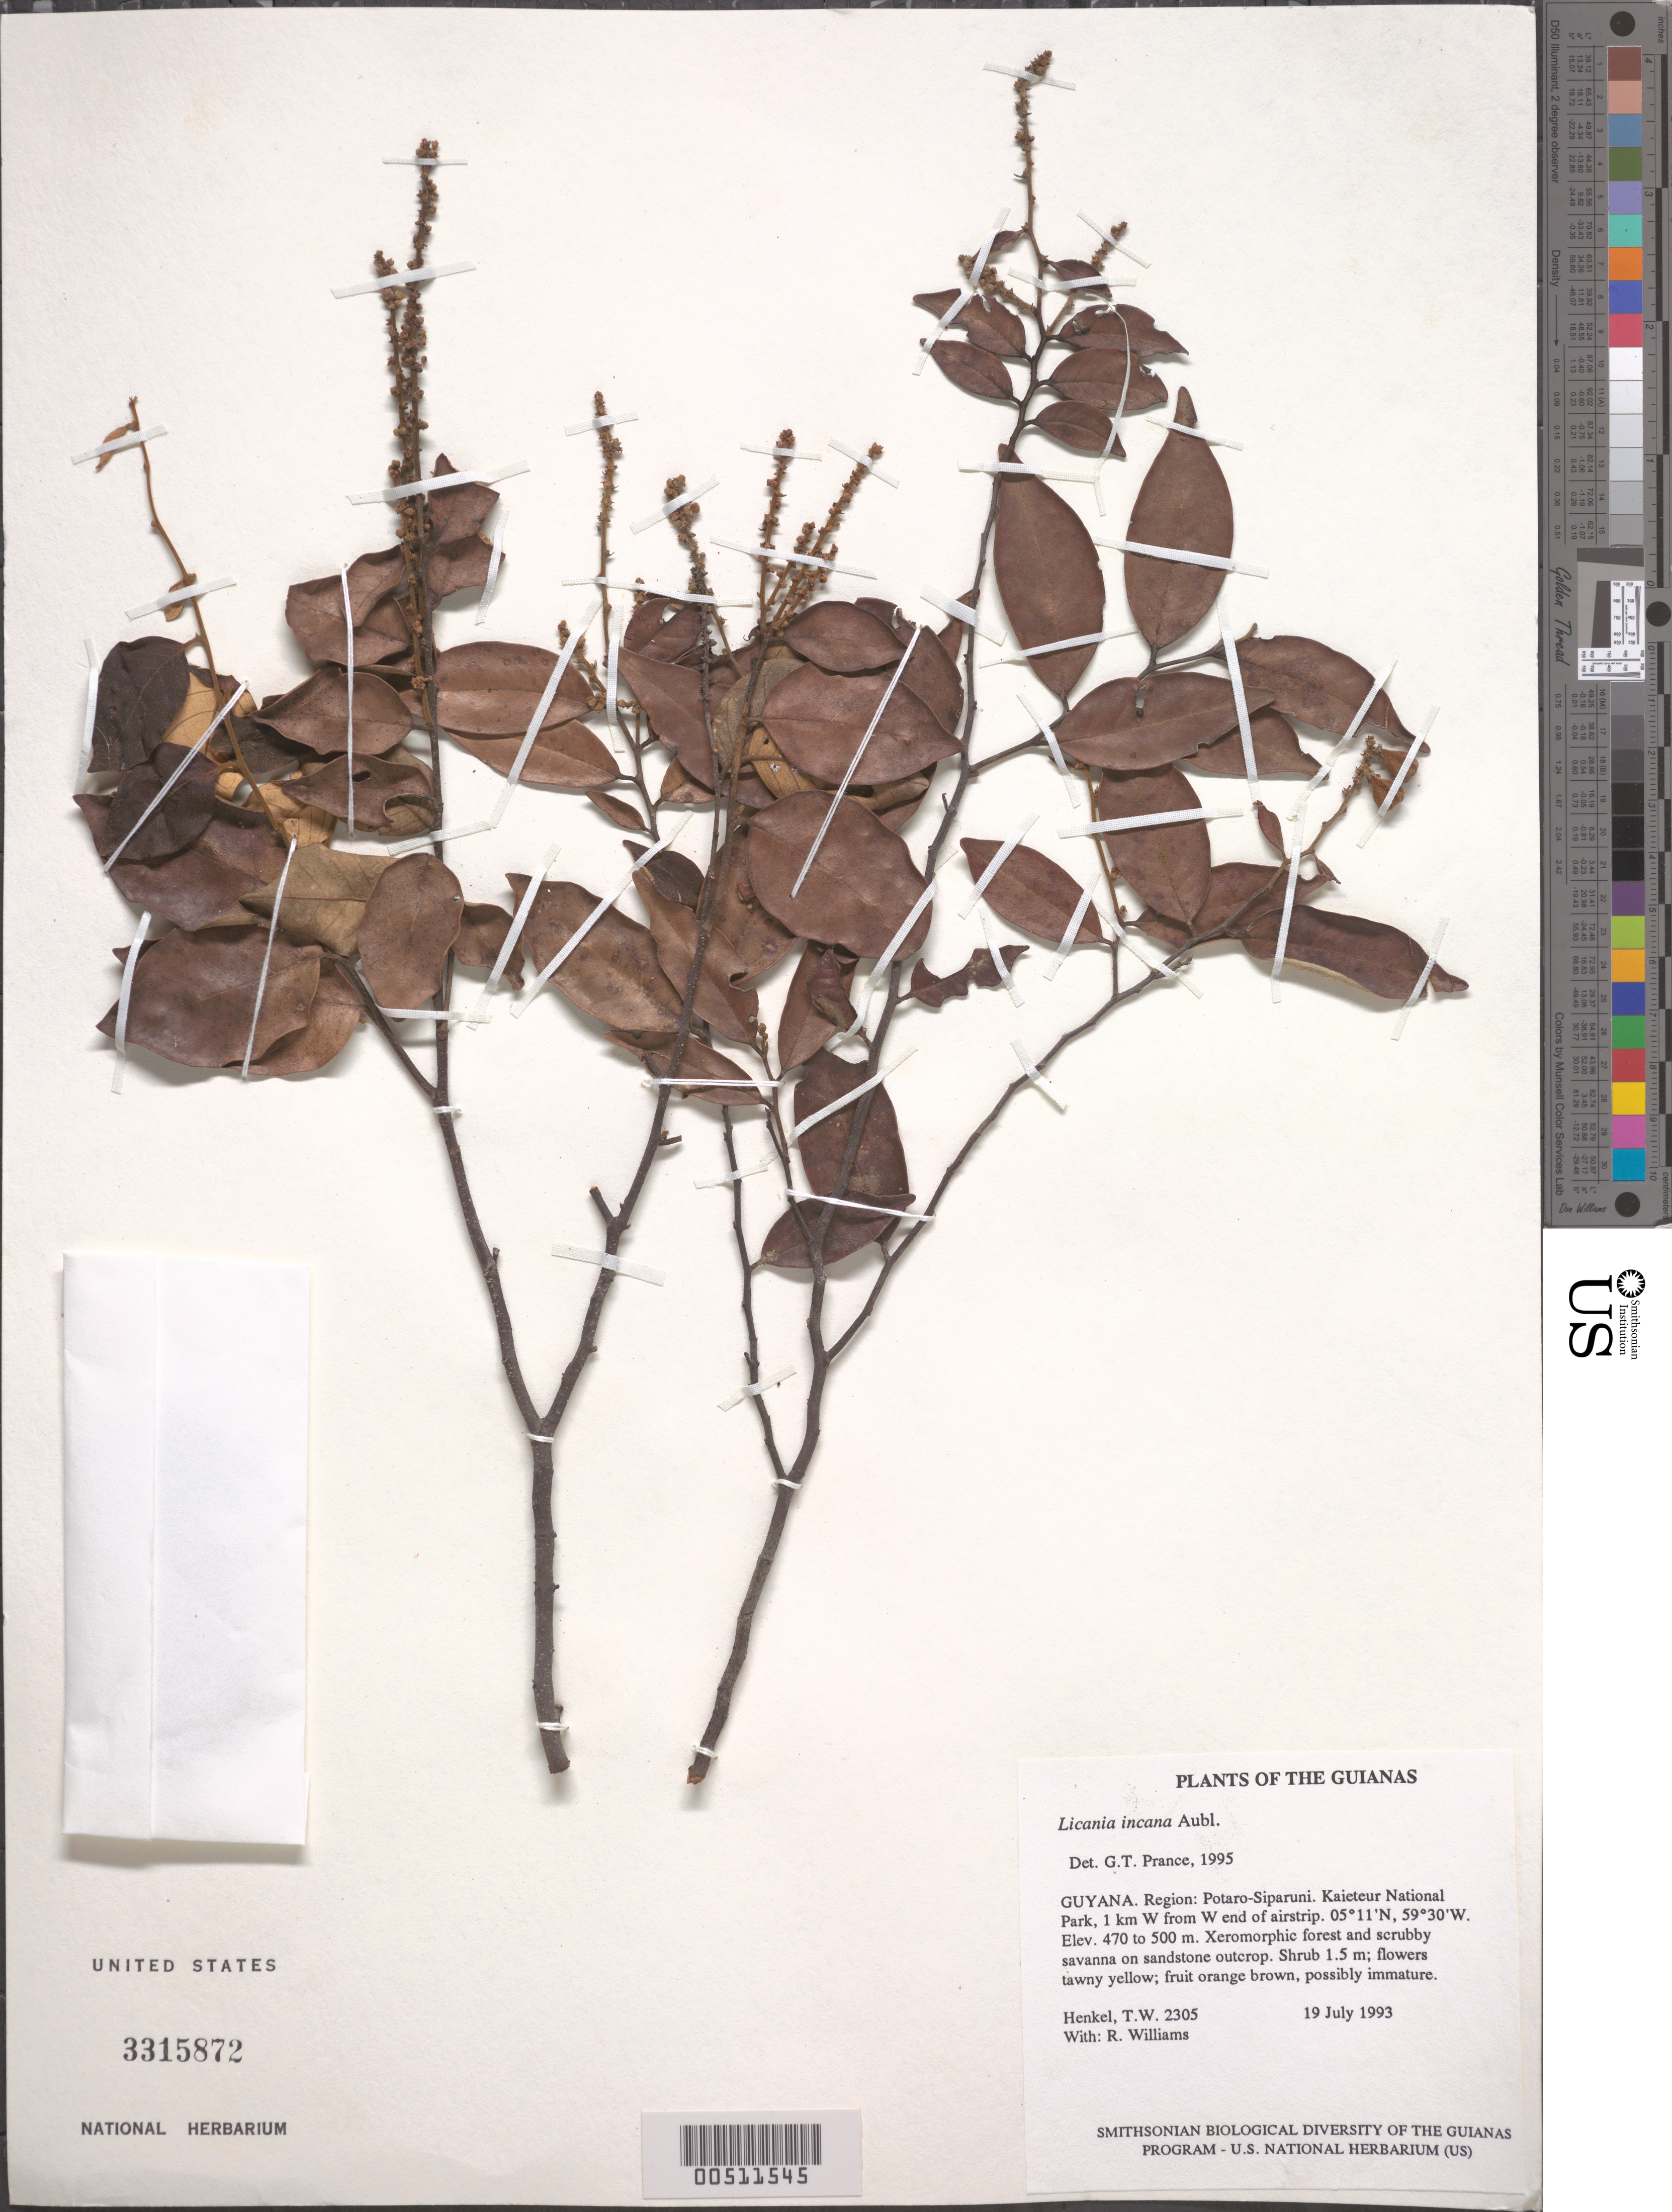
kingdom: Plantae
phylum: Tracheophyta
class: Magnoliopsida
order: Malpighiales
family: Chrysobalanaceae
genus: Licania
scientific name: Licania incana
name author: Aubl.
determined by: Prance, G. T.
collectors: T. Henkel & R. Williams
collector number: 2305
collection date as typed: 19 July 1993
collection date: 1993-07-19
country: Guyana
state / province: Potaro-Siparuni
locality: Kaieteur National Park, 1 km W from W end of airstrip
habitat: Xeromorphic forest and scrubby savanna on sandstone outcrop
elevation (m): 470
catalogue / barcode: US 3315872